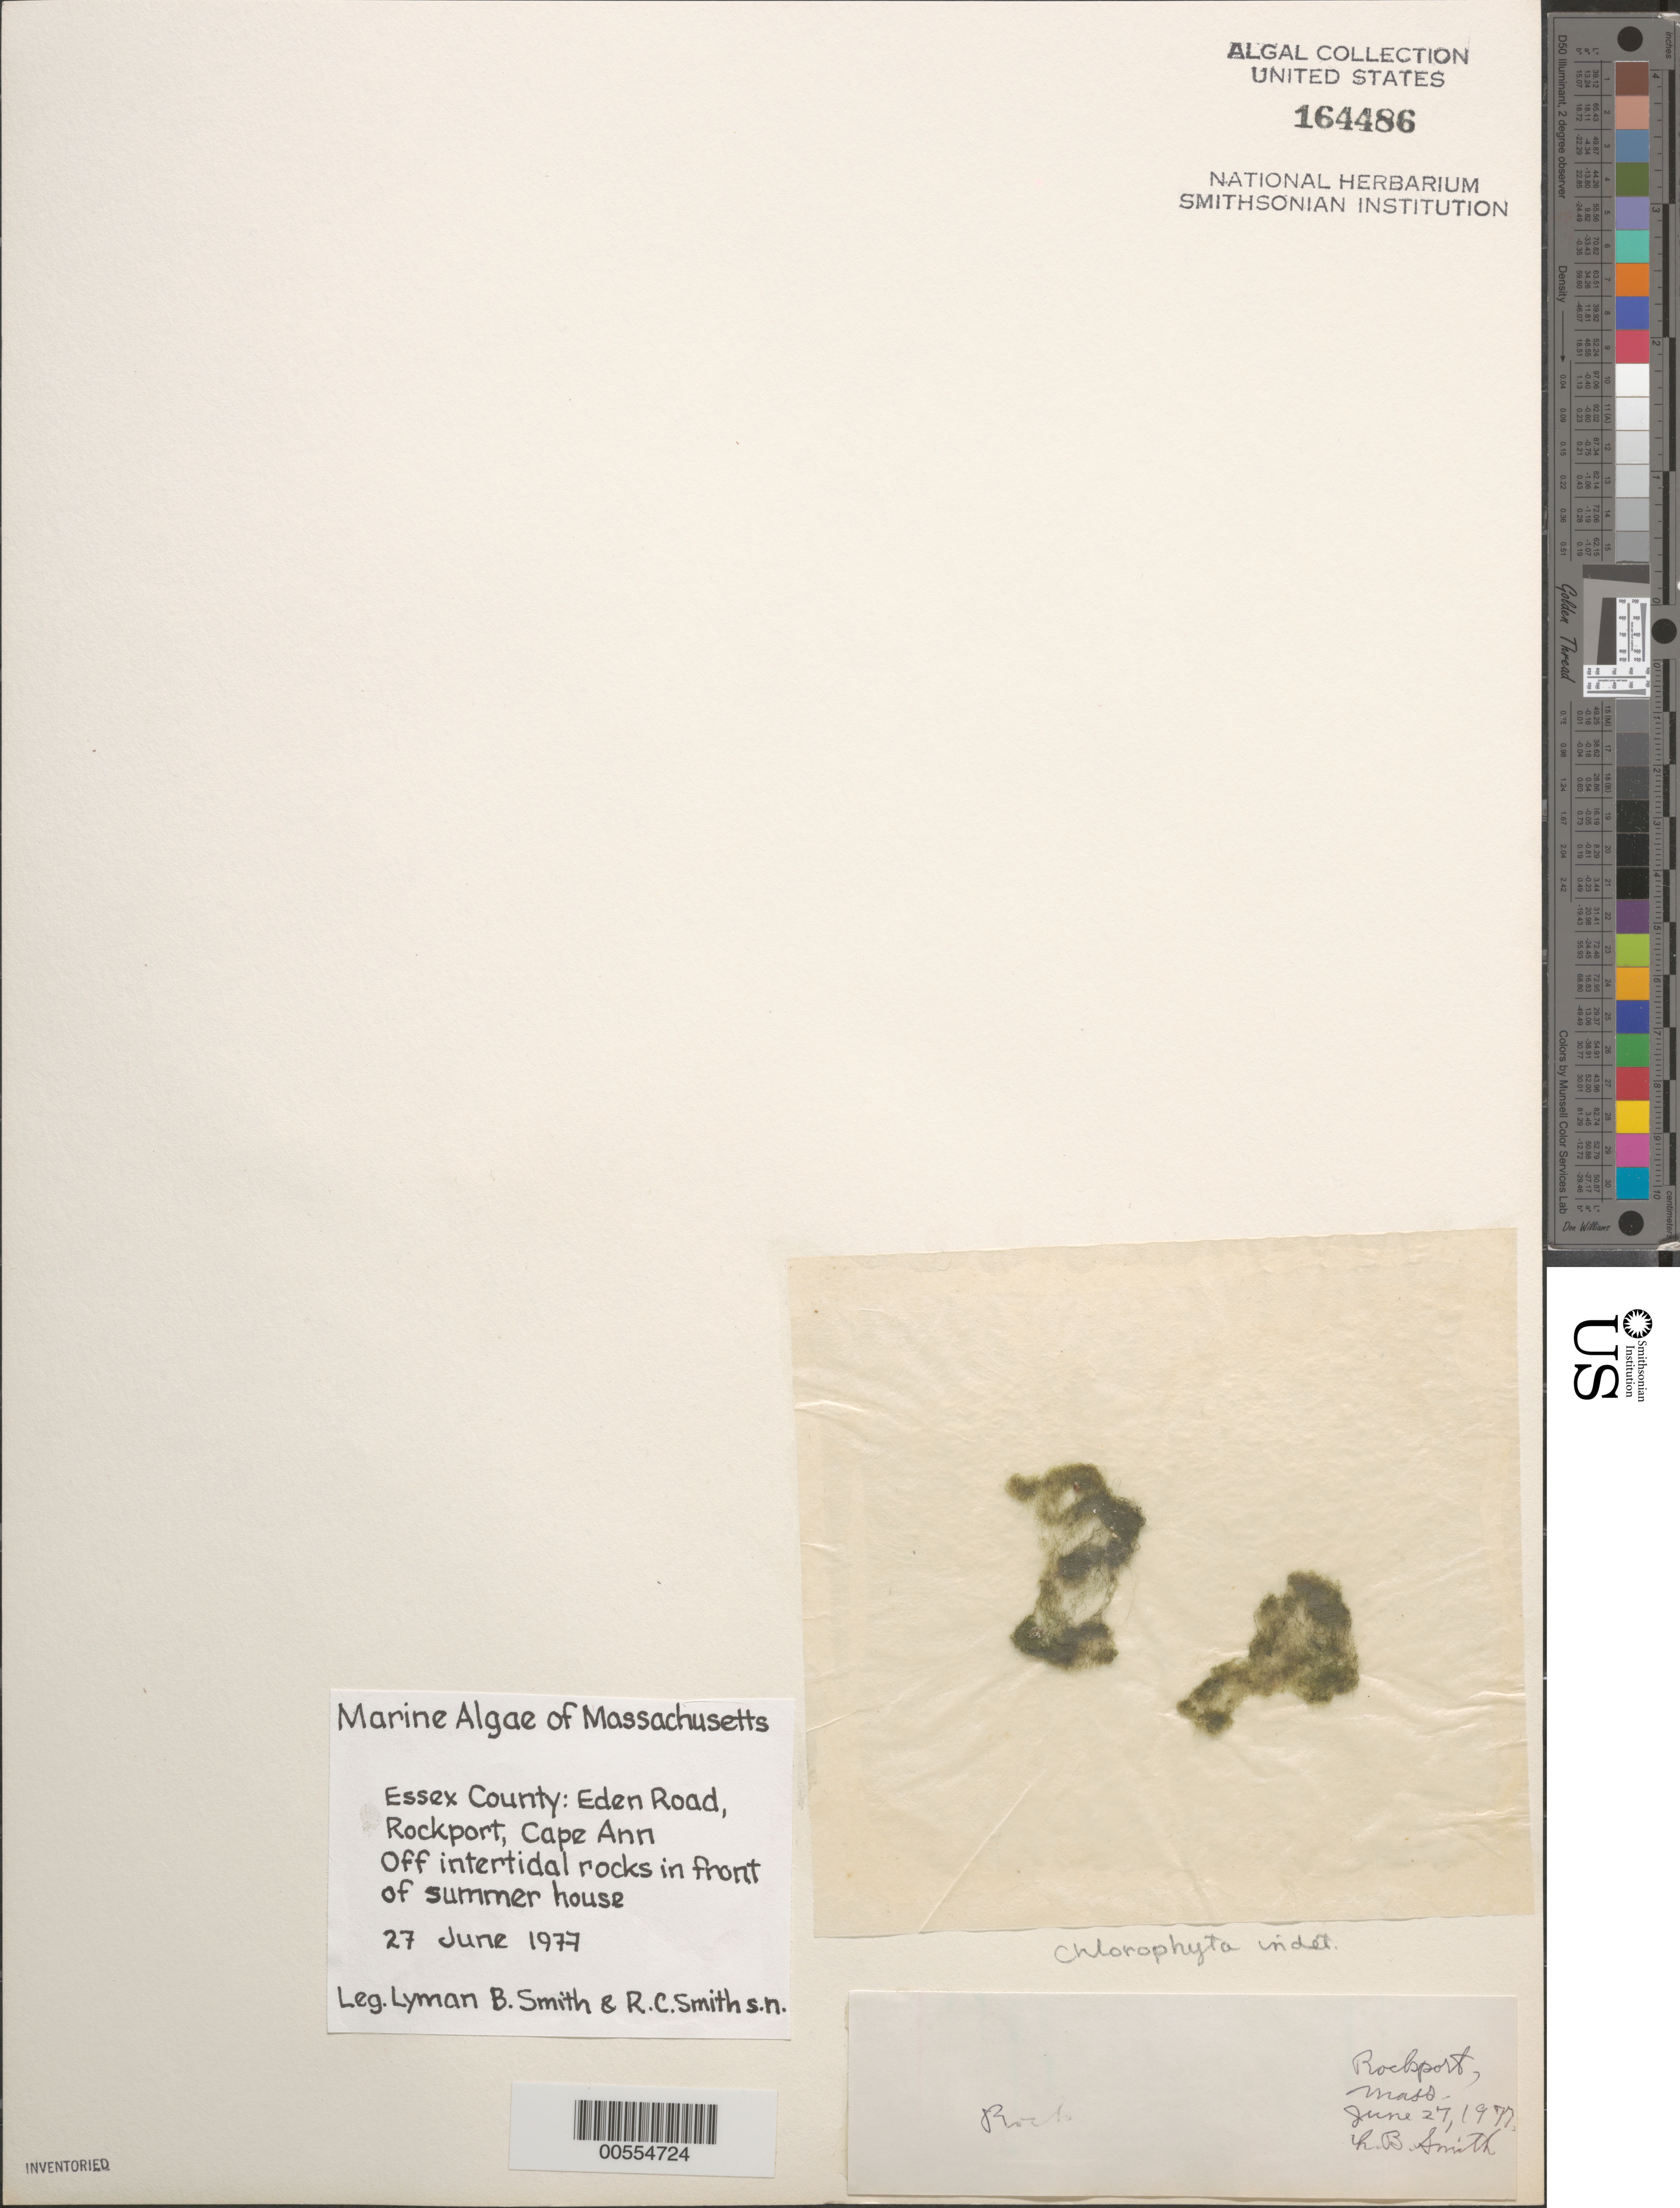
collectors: L. Smith & R. C. Smith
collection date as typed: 27 Jun 1977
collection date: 1977-06-27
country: United States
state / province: Massachusetts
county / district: Essex County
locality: Cape Ann, Rockport, Eden Road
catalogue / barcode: US 164486